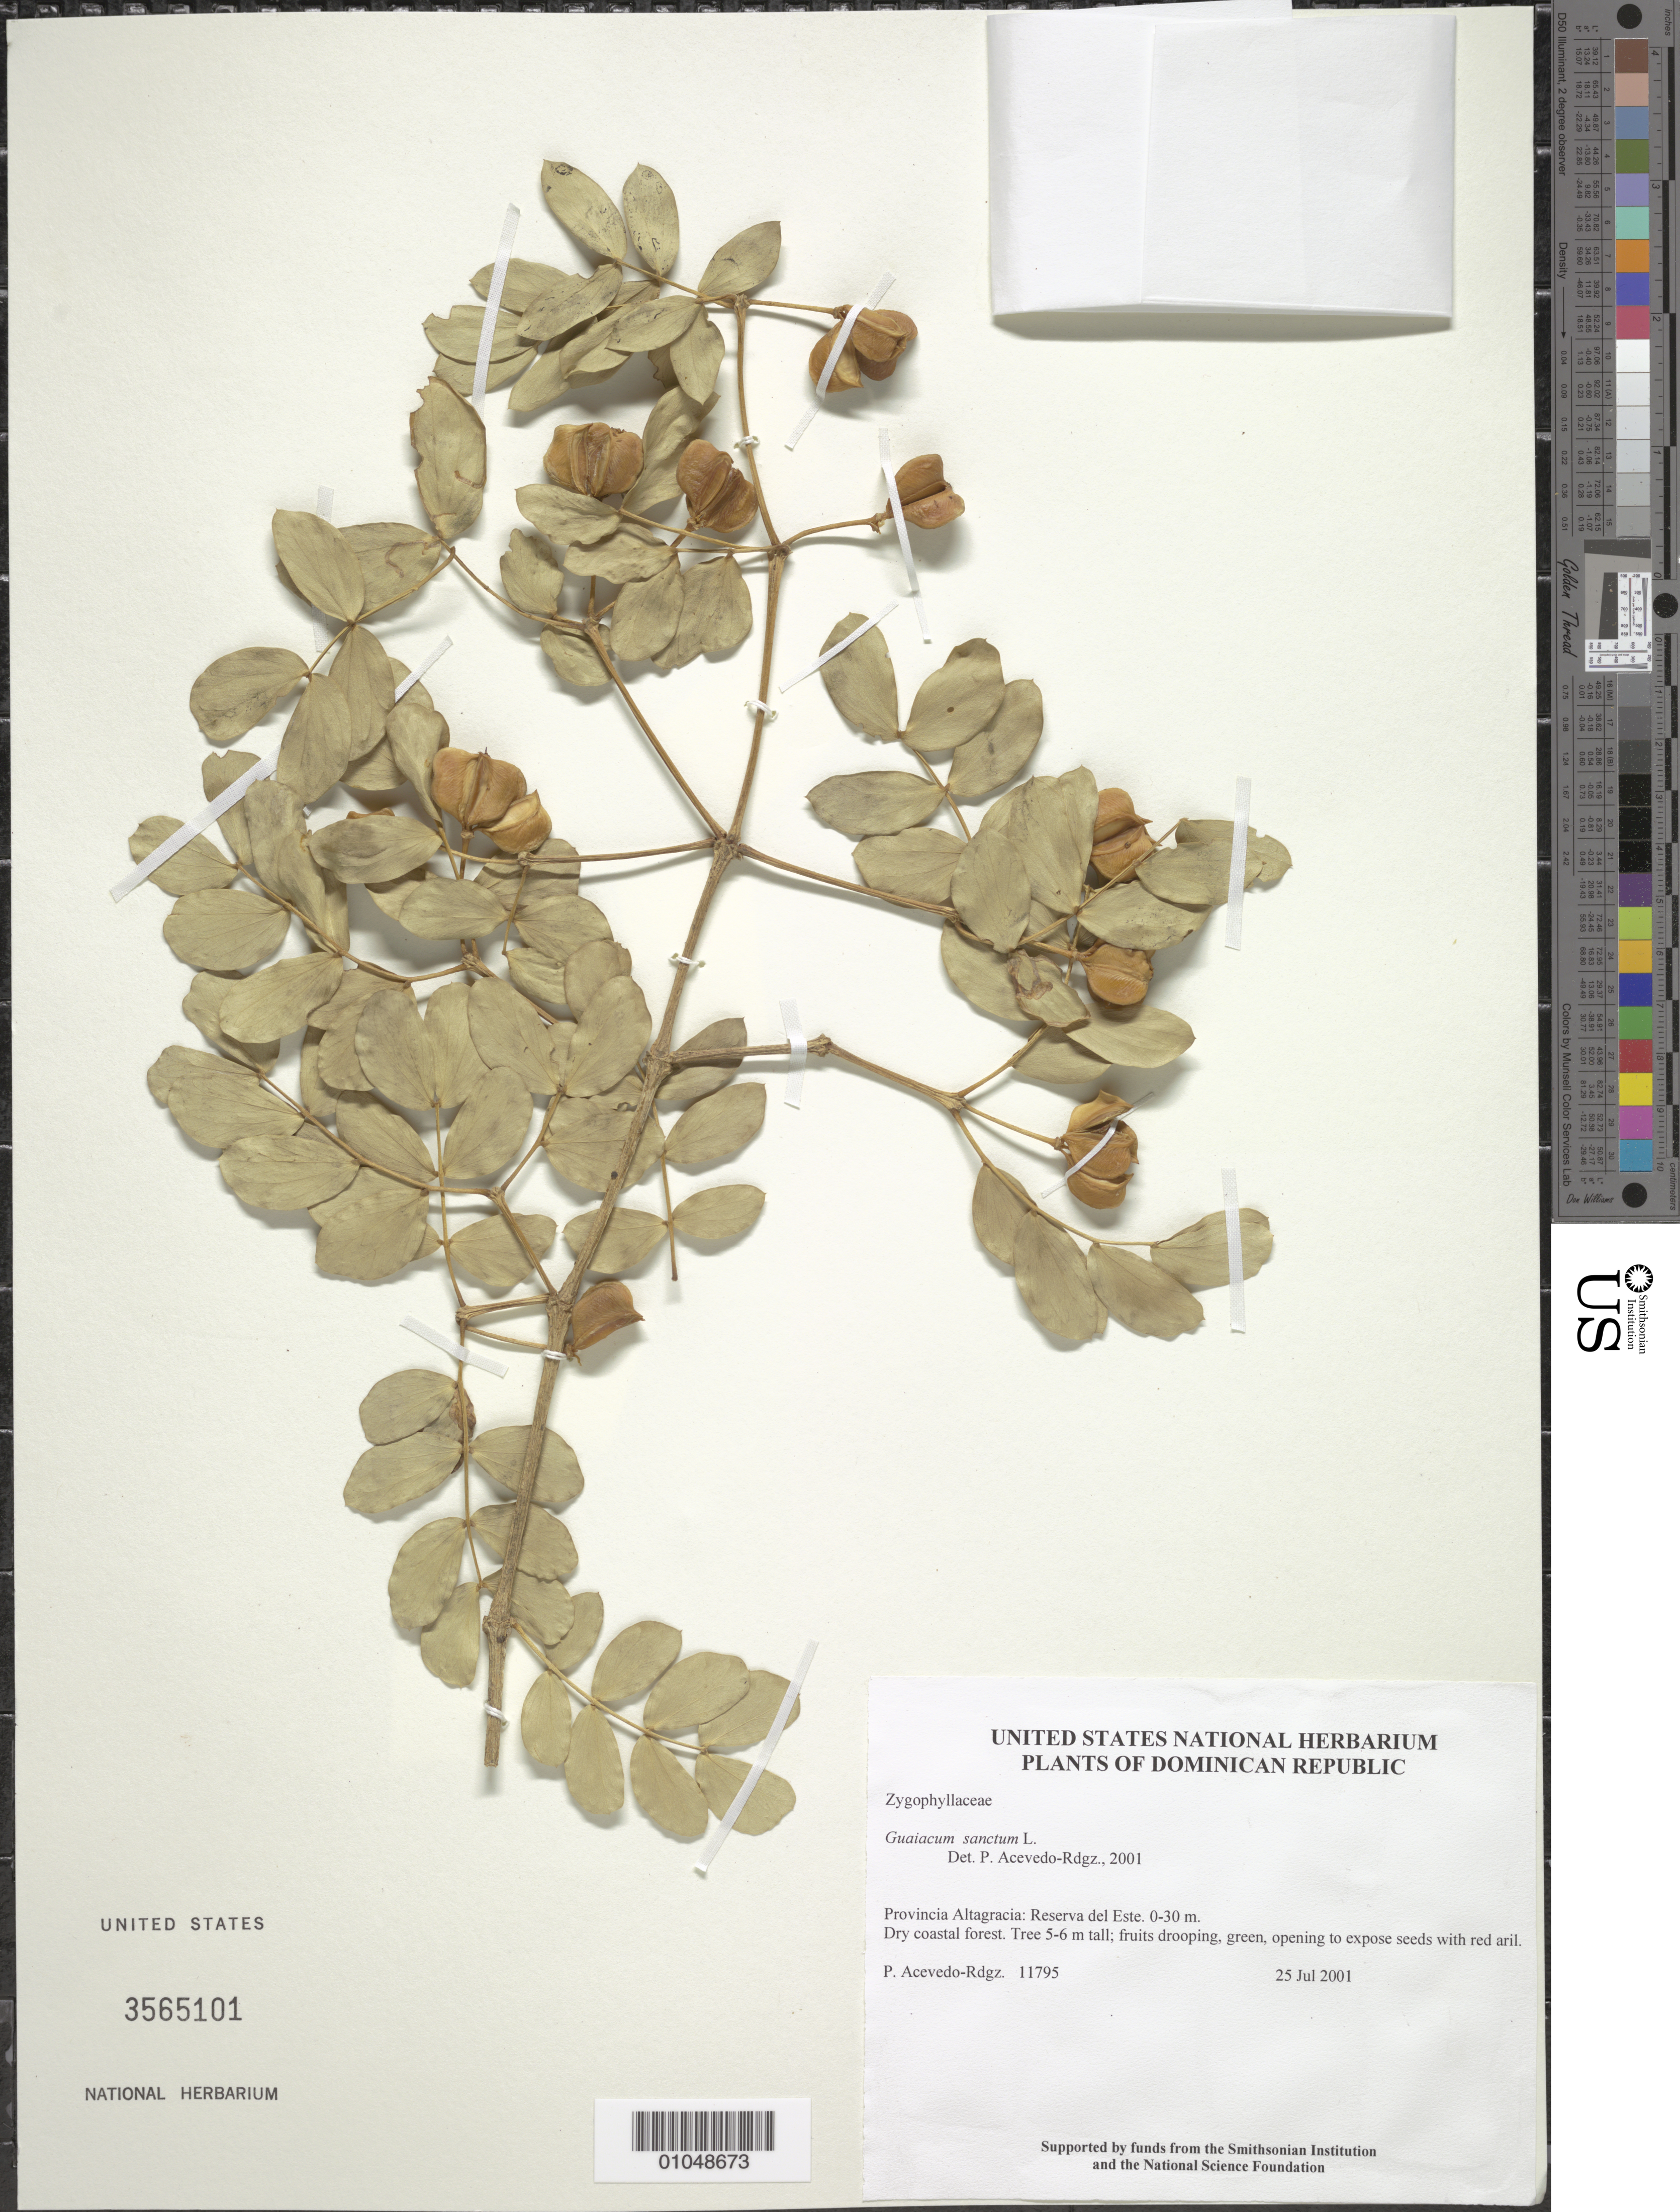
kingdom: Plantae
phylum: Tracheophyta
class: Magnoliopsida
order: Zygophyllales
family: Zygophyllaceae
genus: Guaiacum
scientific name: Guaiacum sanctum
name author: L.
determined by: Acevedo-Rodríguez, P., (BOT), Smithsonian Institution - National Museum of Natural History (UNITED STATES)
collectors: P. Acevedo-Rodr.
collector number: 11795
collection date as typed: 25 Jul 2001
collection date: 2001-07-25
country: Dominican Republic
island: Hispaniola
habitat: Dry coastal forest.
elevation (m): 0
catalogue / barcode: US 3565101